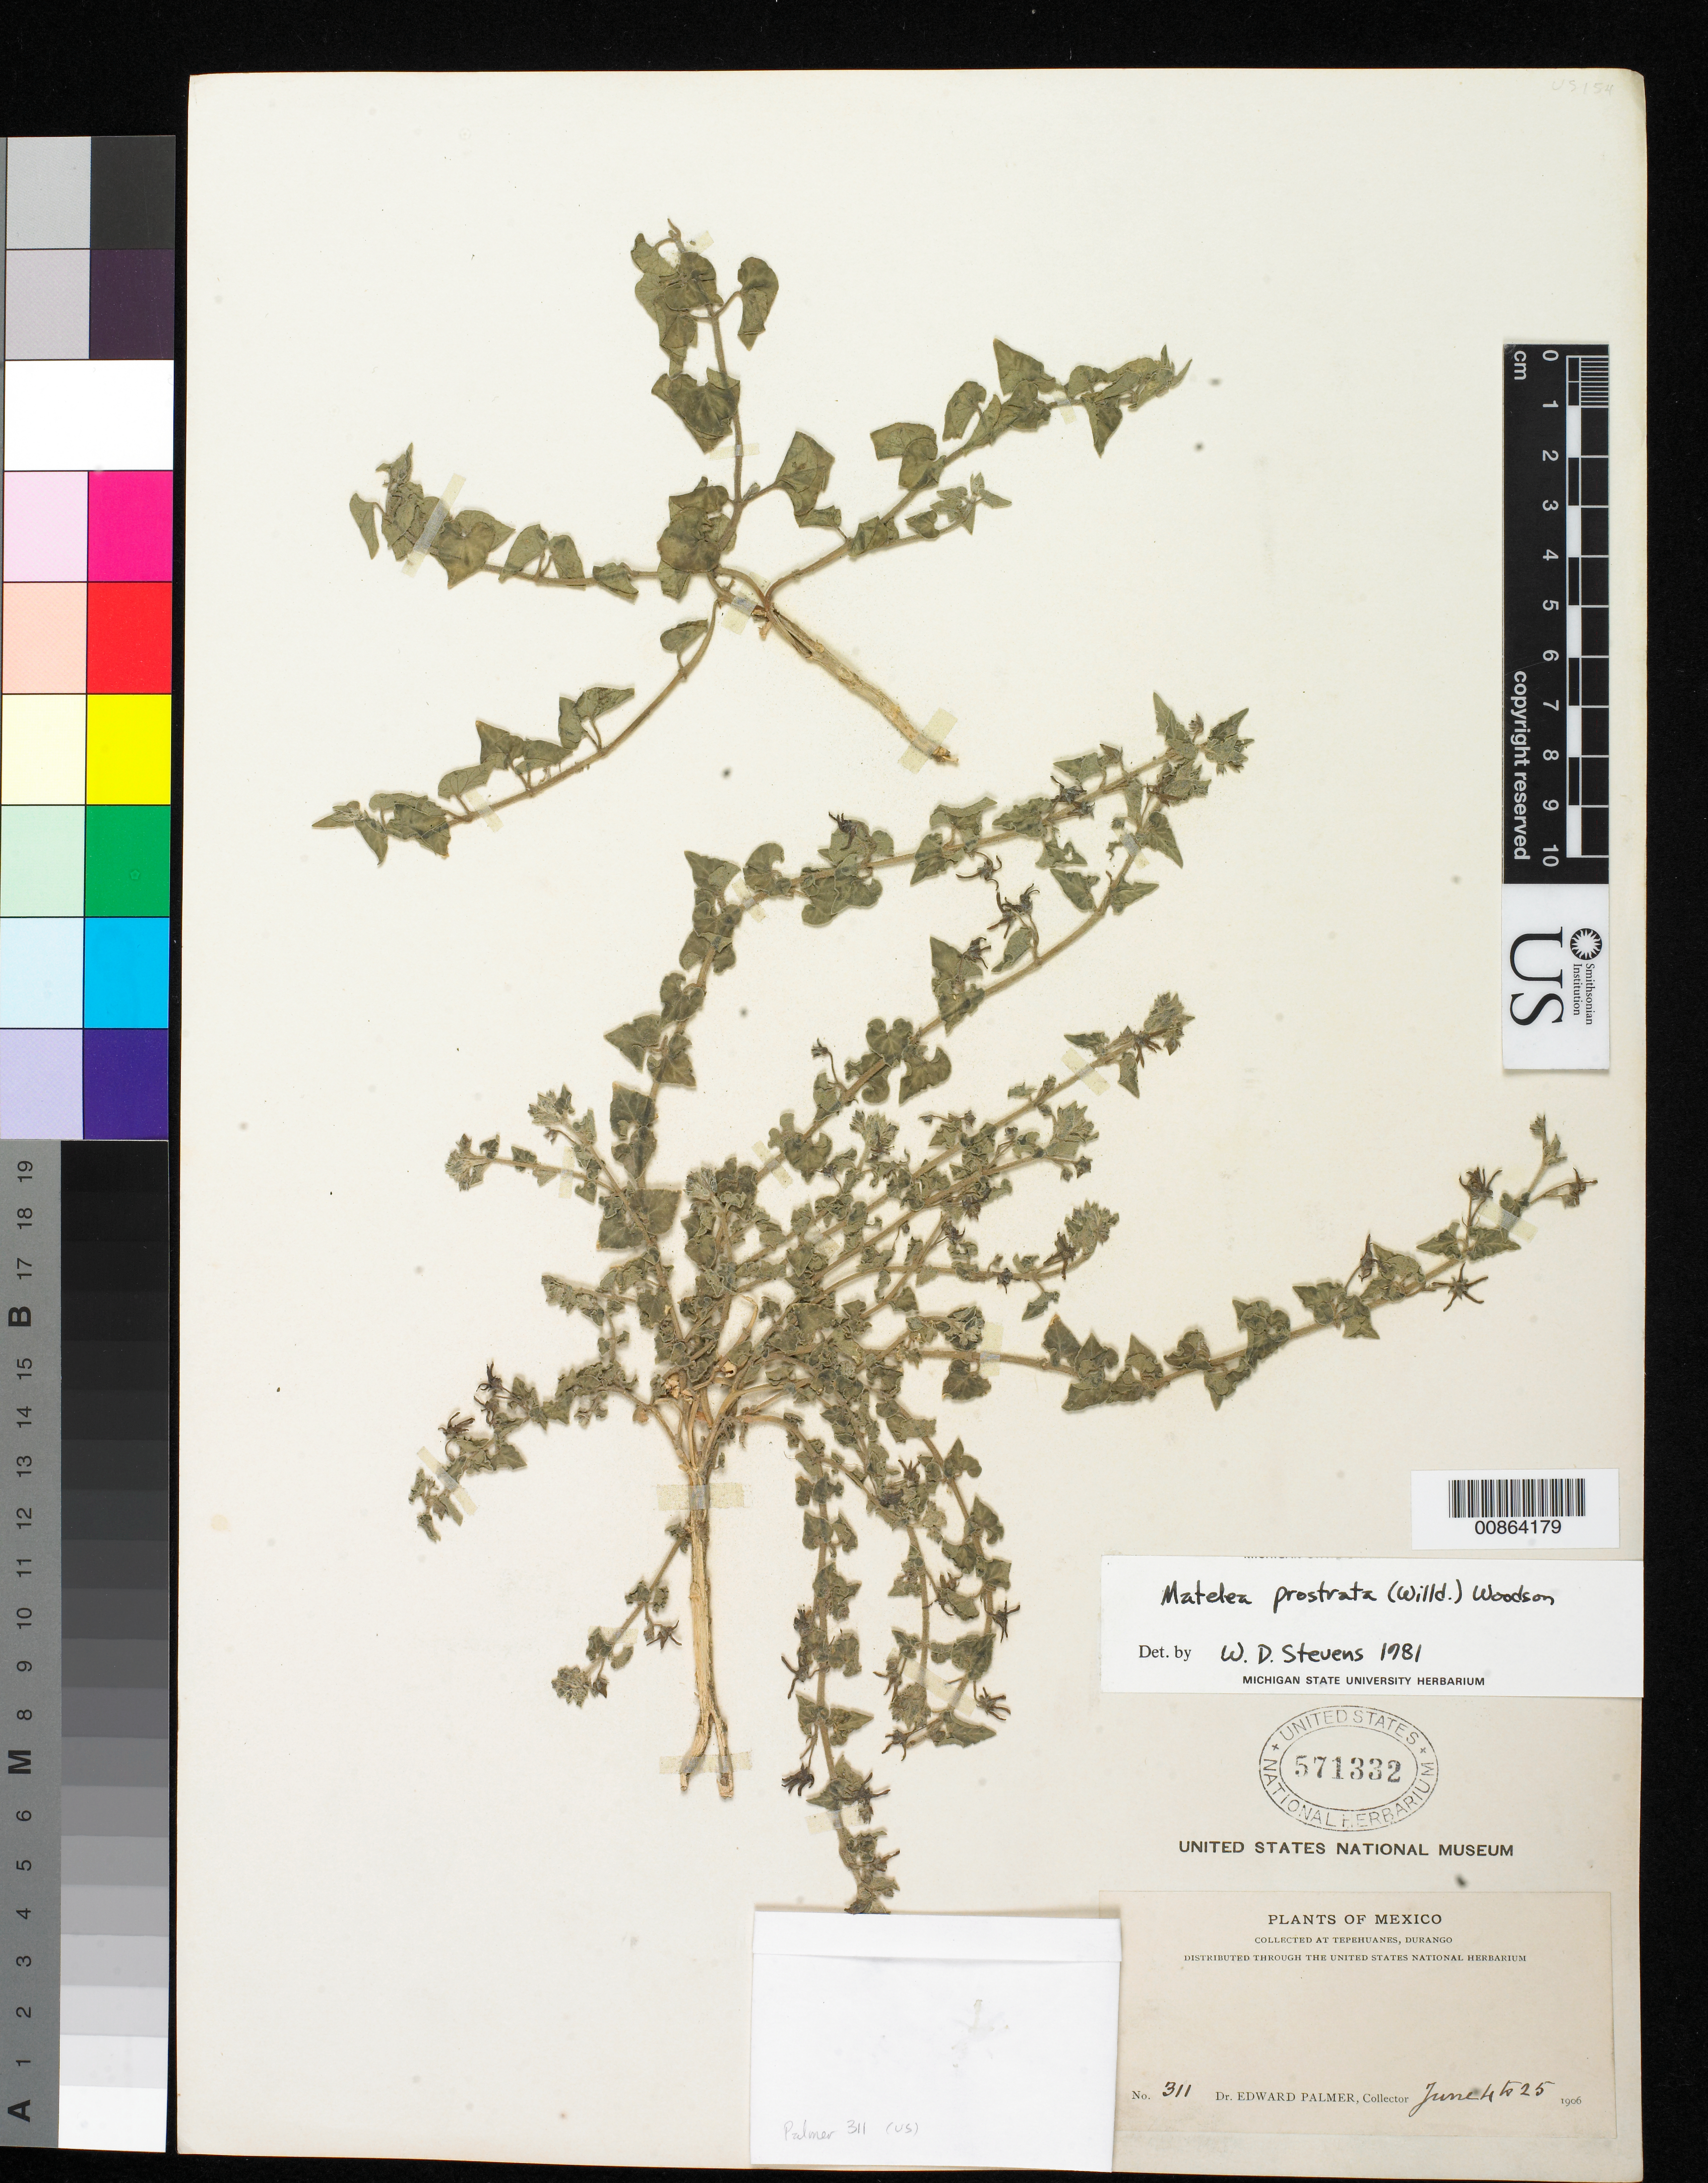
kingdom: Plantae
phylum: Tracheophyta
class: Magnoliopsida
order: Gentianales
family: Apocynaceae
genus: Matelea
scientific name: Matelea prostrata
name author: (Cav.) Woodson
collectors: E. Palmer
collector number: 311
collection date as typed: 04 Jun 1906 to 25 Jun 1906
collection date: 1906-06-04/1906-06-25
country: Mexico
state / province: Durango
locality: Tepehuanes, Durango.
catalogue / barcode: US 571332